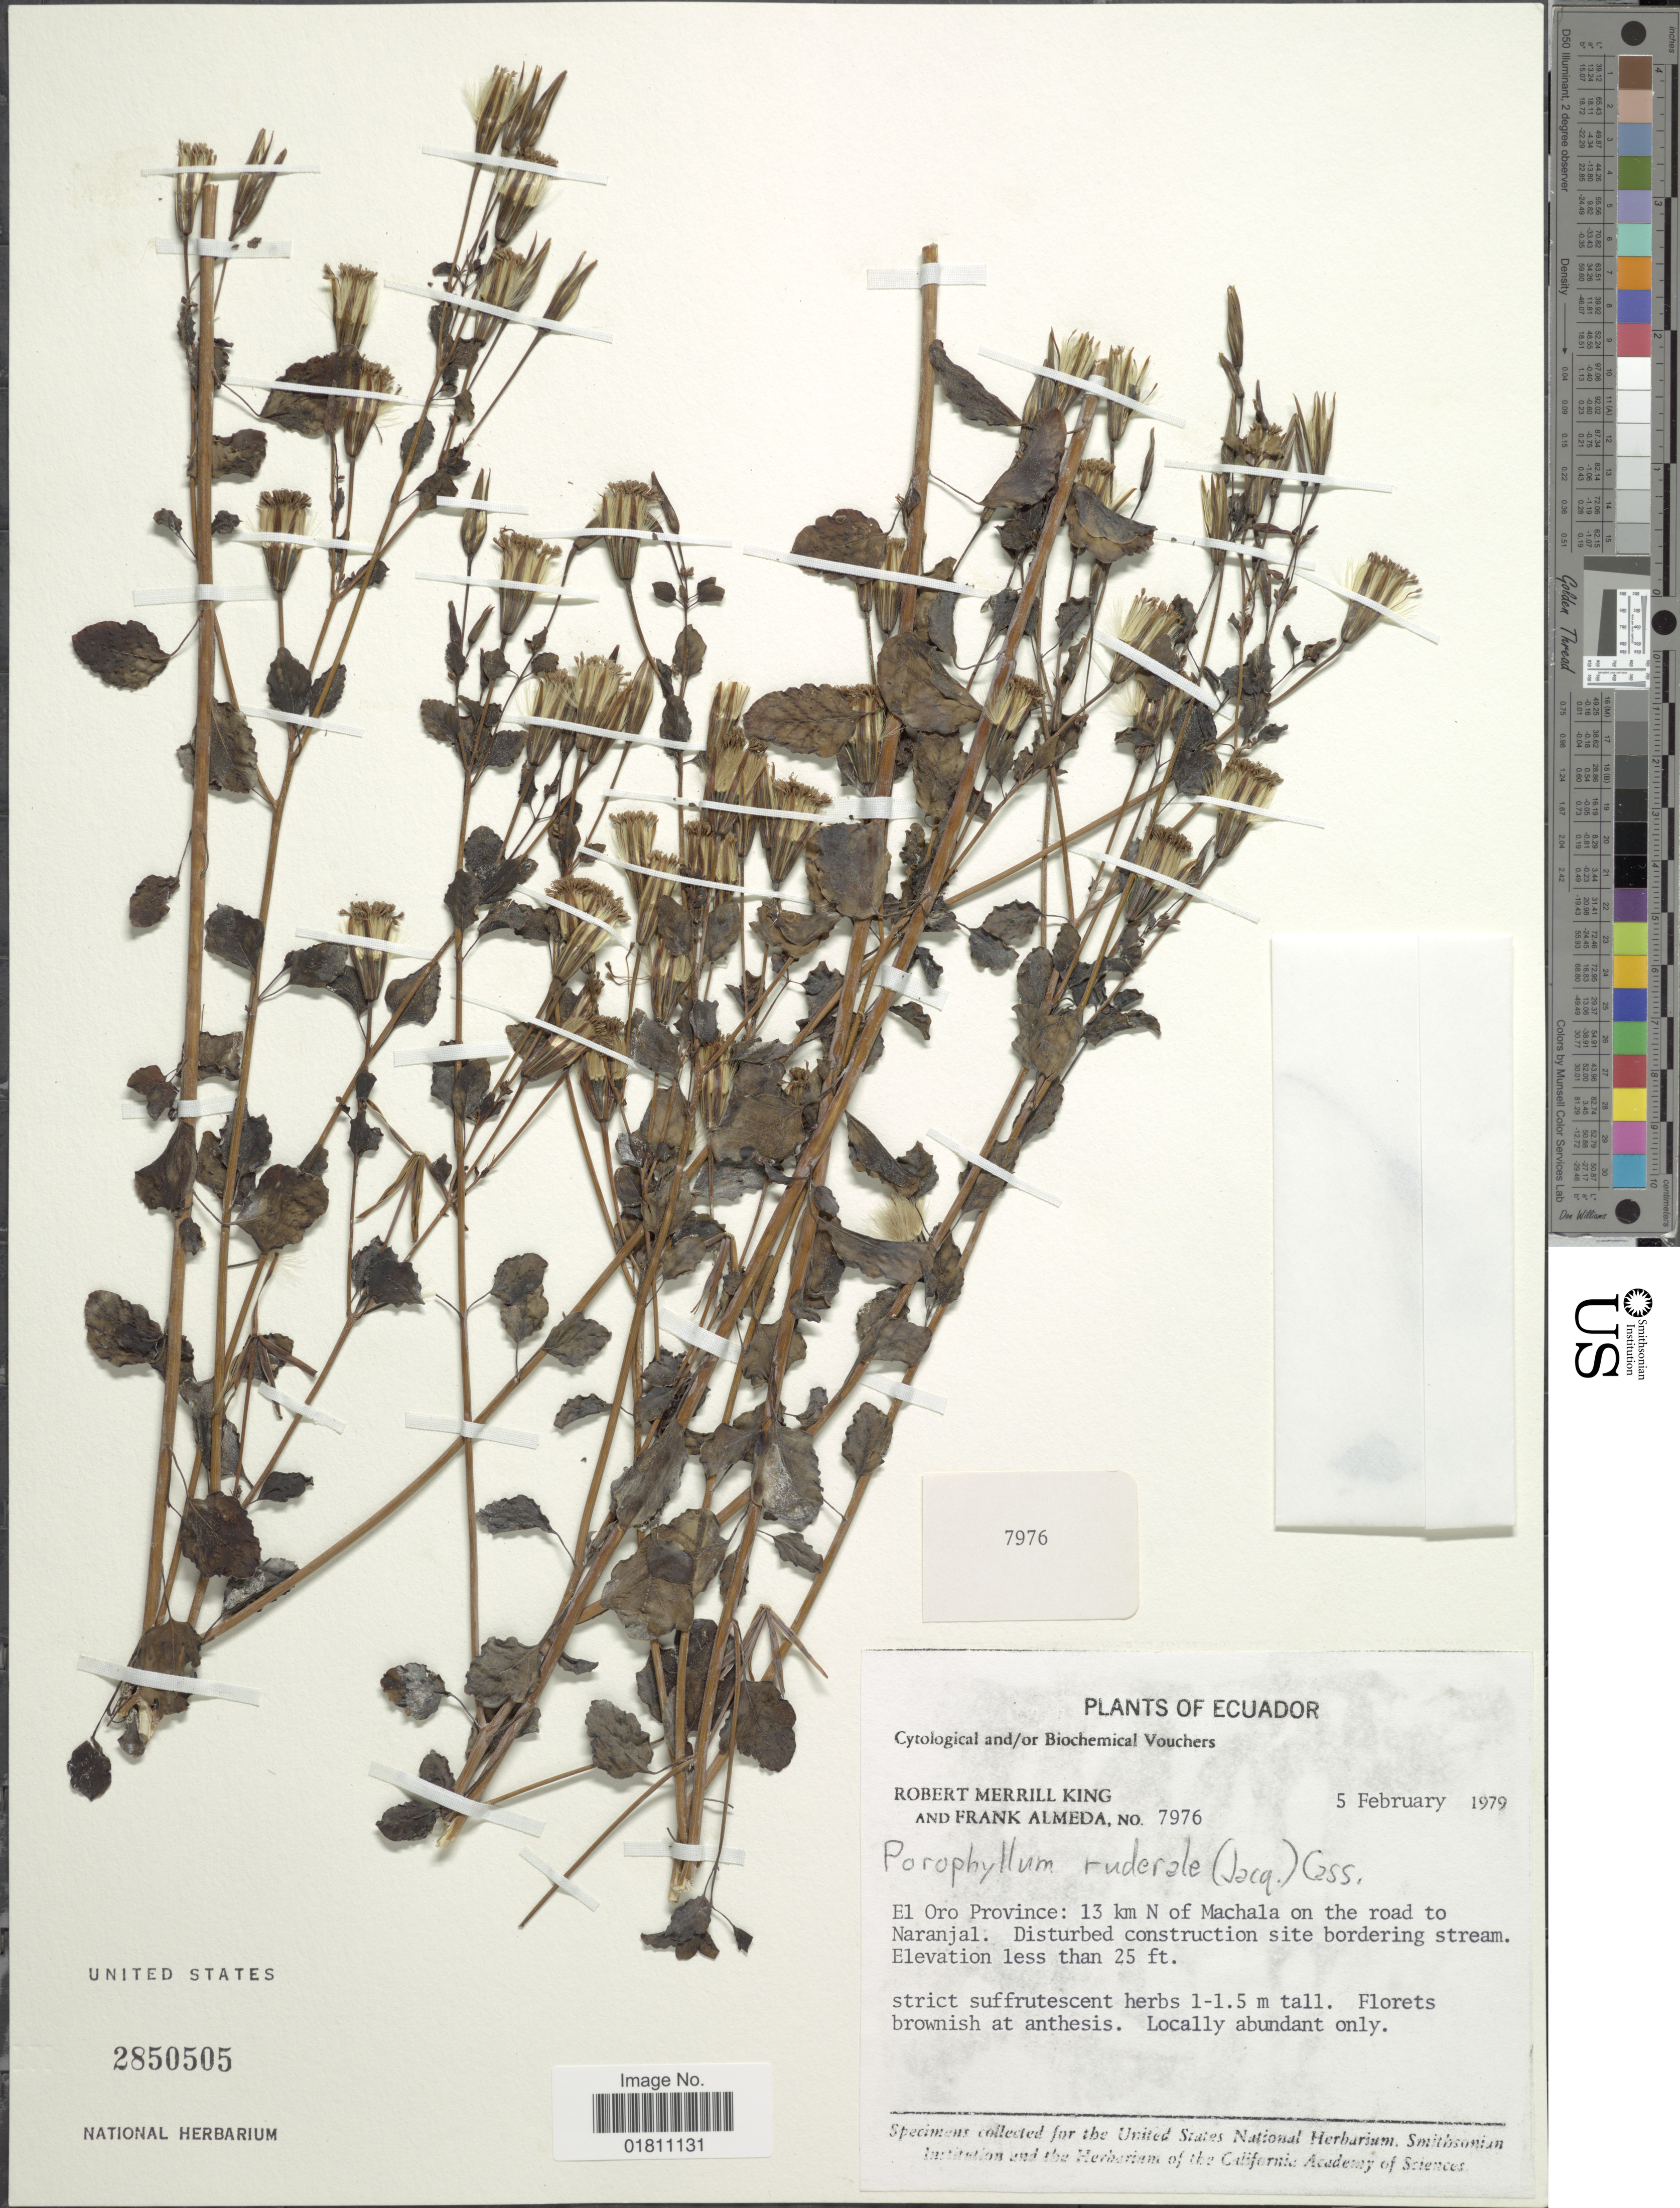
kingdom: Plantae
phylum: Tracheophyta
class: Magnoliopsida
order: Asterales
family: Asteraceae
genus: Porophyllum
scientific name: Porophyllum ruderale subsp. ruderale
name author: (Jacq.) Cass.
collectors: R. M. King & F. Almeda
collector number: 7976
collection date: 1979-02-05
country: Ecuador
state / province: El Oro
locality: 13 km N of Machala on the road to Naranjal. Disturbing consruction site bordering stream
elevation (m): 8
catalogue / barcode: US 2850505